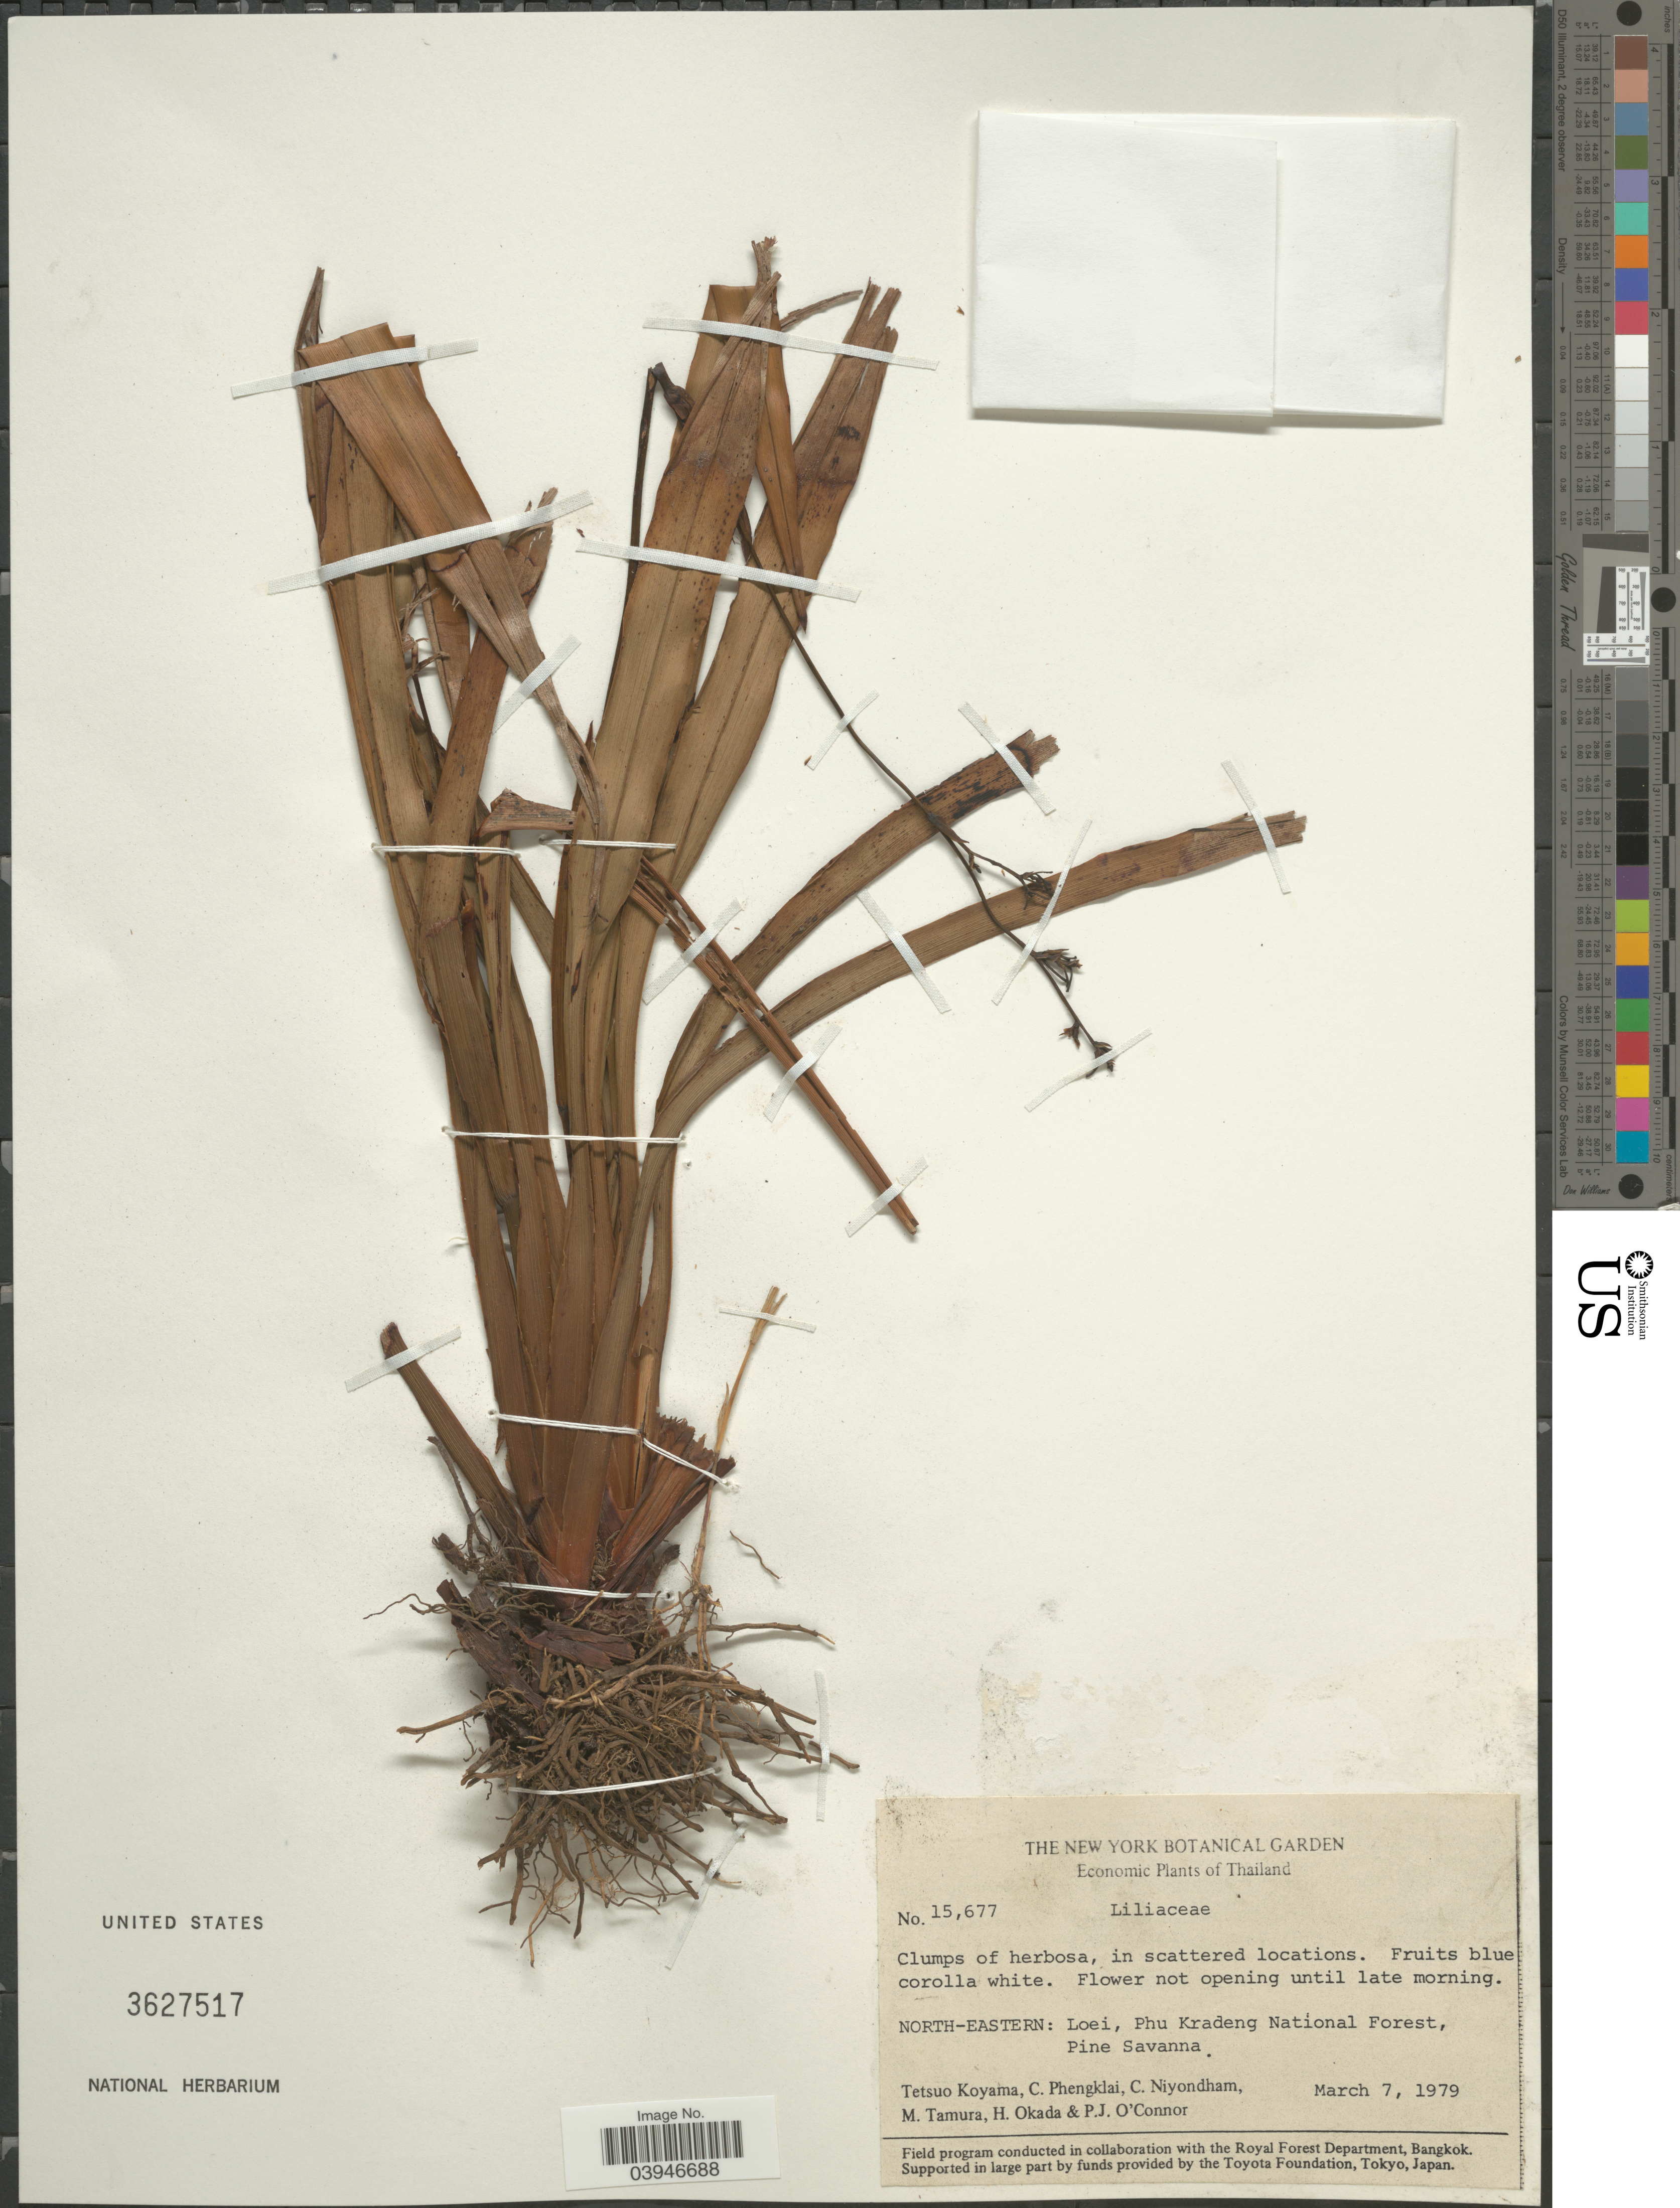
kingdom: Plantae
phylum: Tracheophyta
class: Liliopsida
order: Liliales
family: Liliaceae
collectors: T. Koyama, C. Phengklai, C. Niyondham, M. Tamura & et al.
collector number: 15677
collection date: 1979-03-07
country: Thailand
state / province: Loei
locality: North-Eastern: Phu, Kradeng National Forest.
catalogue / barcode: US 3627517